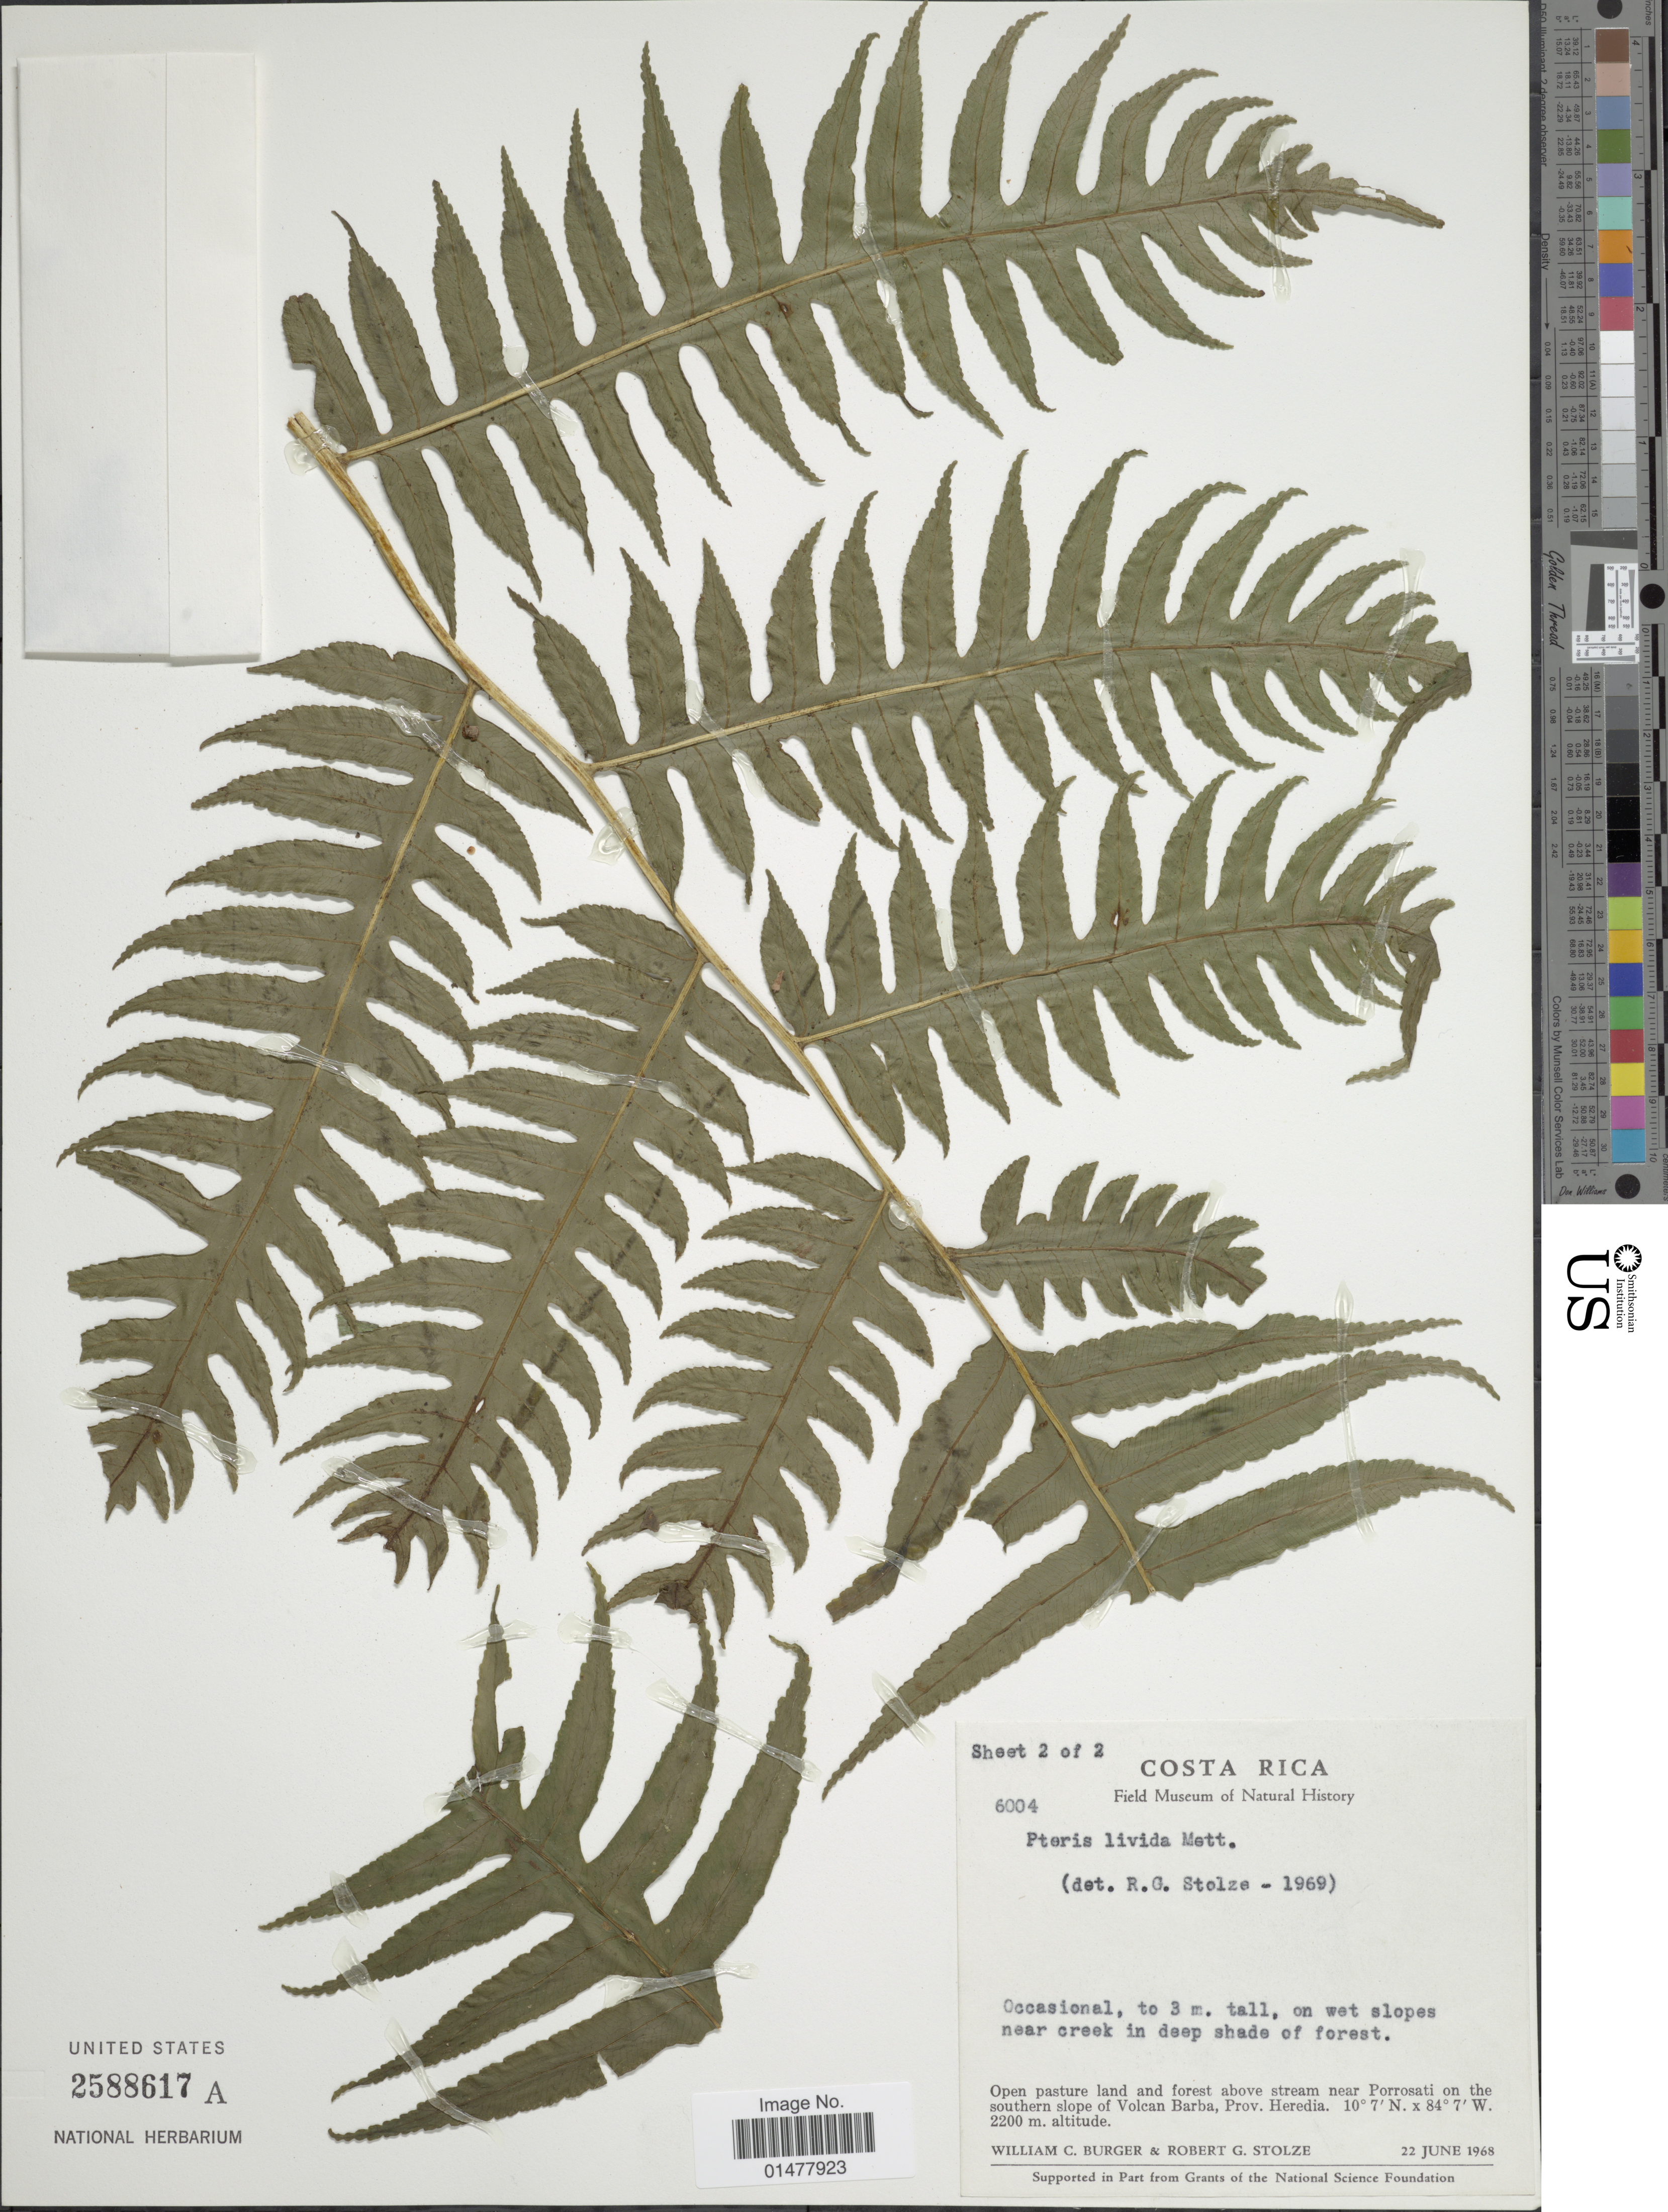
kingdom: Plantae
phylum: Tracheophyta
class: Polypodiopsida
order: Polypodiales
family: Pteridaceae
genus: Pteris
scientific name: Pteris navarrensis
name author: Christ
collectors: W. Burger & R. G. Stolze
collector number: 6004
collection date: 1968-06-22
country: Costa Rica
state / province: Heredia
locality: Costa Rica, open pasture land and forest above stream near Porrosati on the southern slope of Volcan Barba, prov. Heredia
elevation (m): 2200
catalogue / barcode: US 2588617A